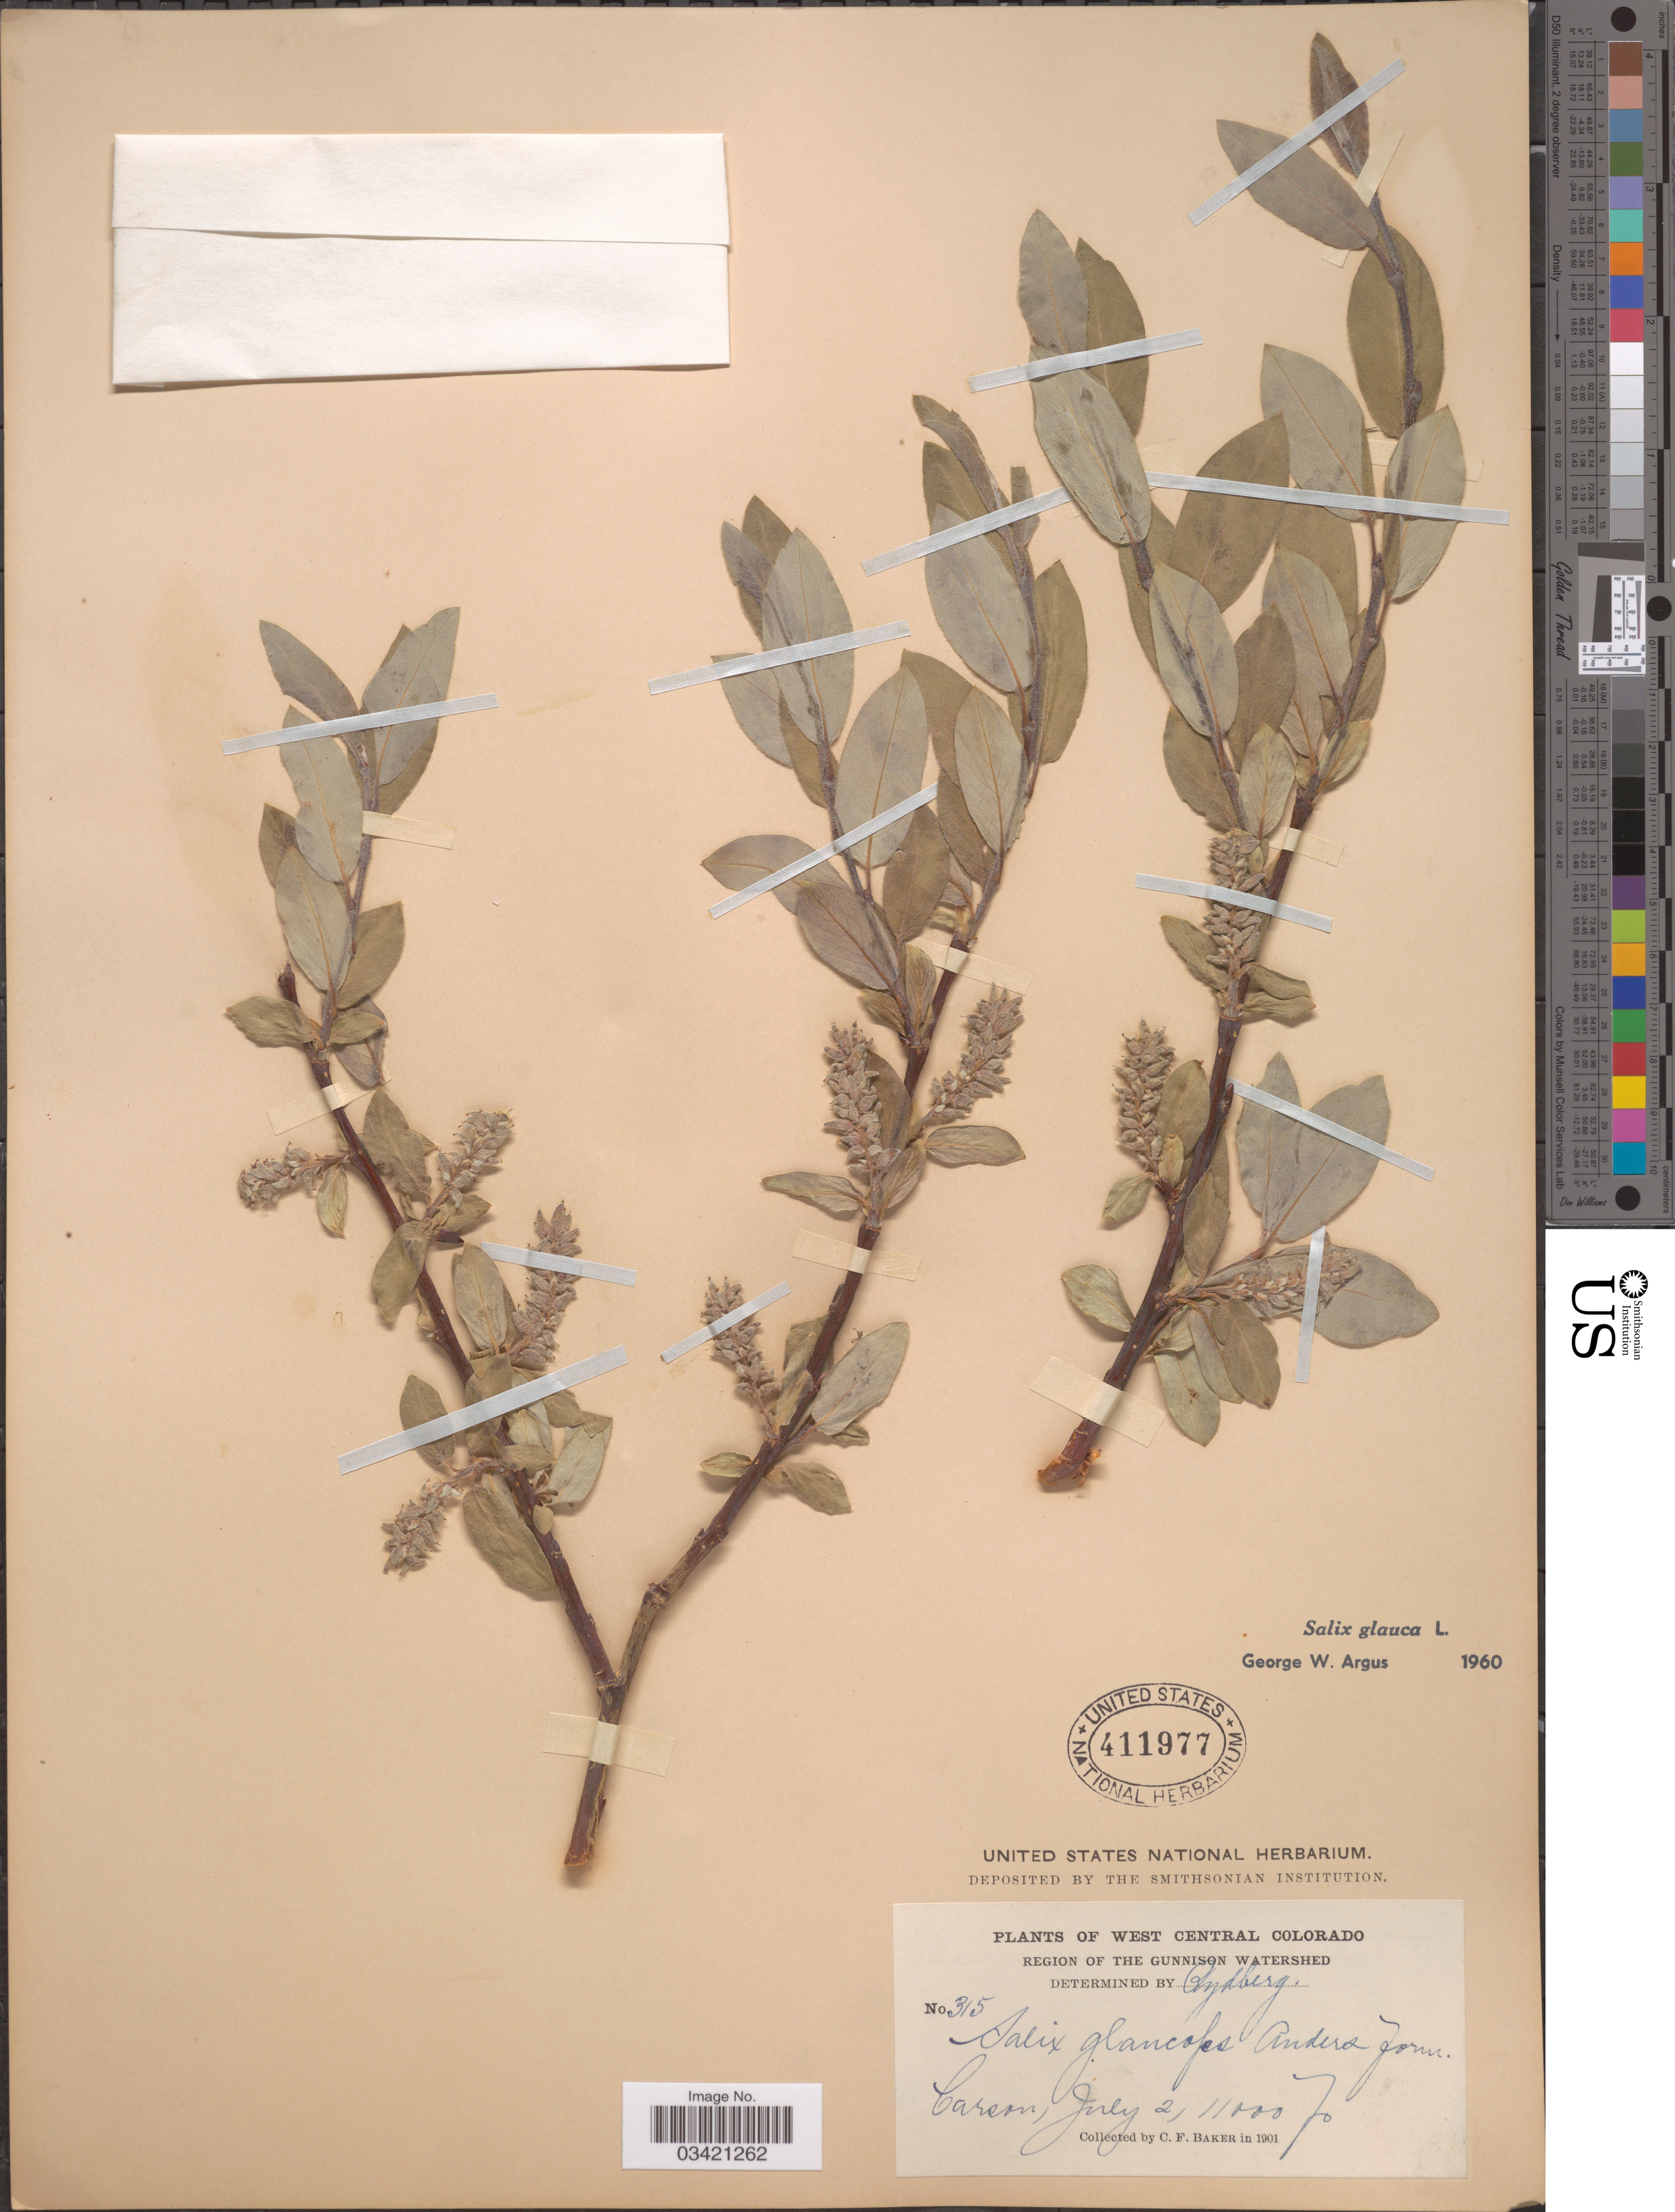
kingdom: Plantae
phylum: Tracheophyta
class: Magnoliopsida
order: Malpighiales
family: Salicaceae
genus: Salix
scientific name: Salix glauca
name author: L.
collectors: C. F. Baker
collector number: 315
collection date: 1901-07-02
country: United States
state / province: Colorado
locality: West Central Colorado. Region of the Gunnison Watershed. Carson.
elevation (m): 3353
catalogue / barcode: US 411977